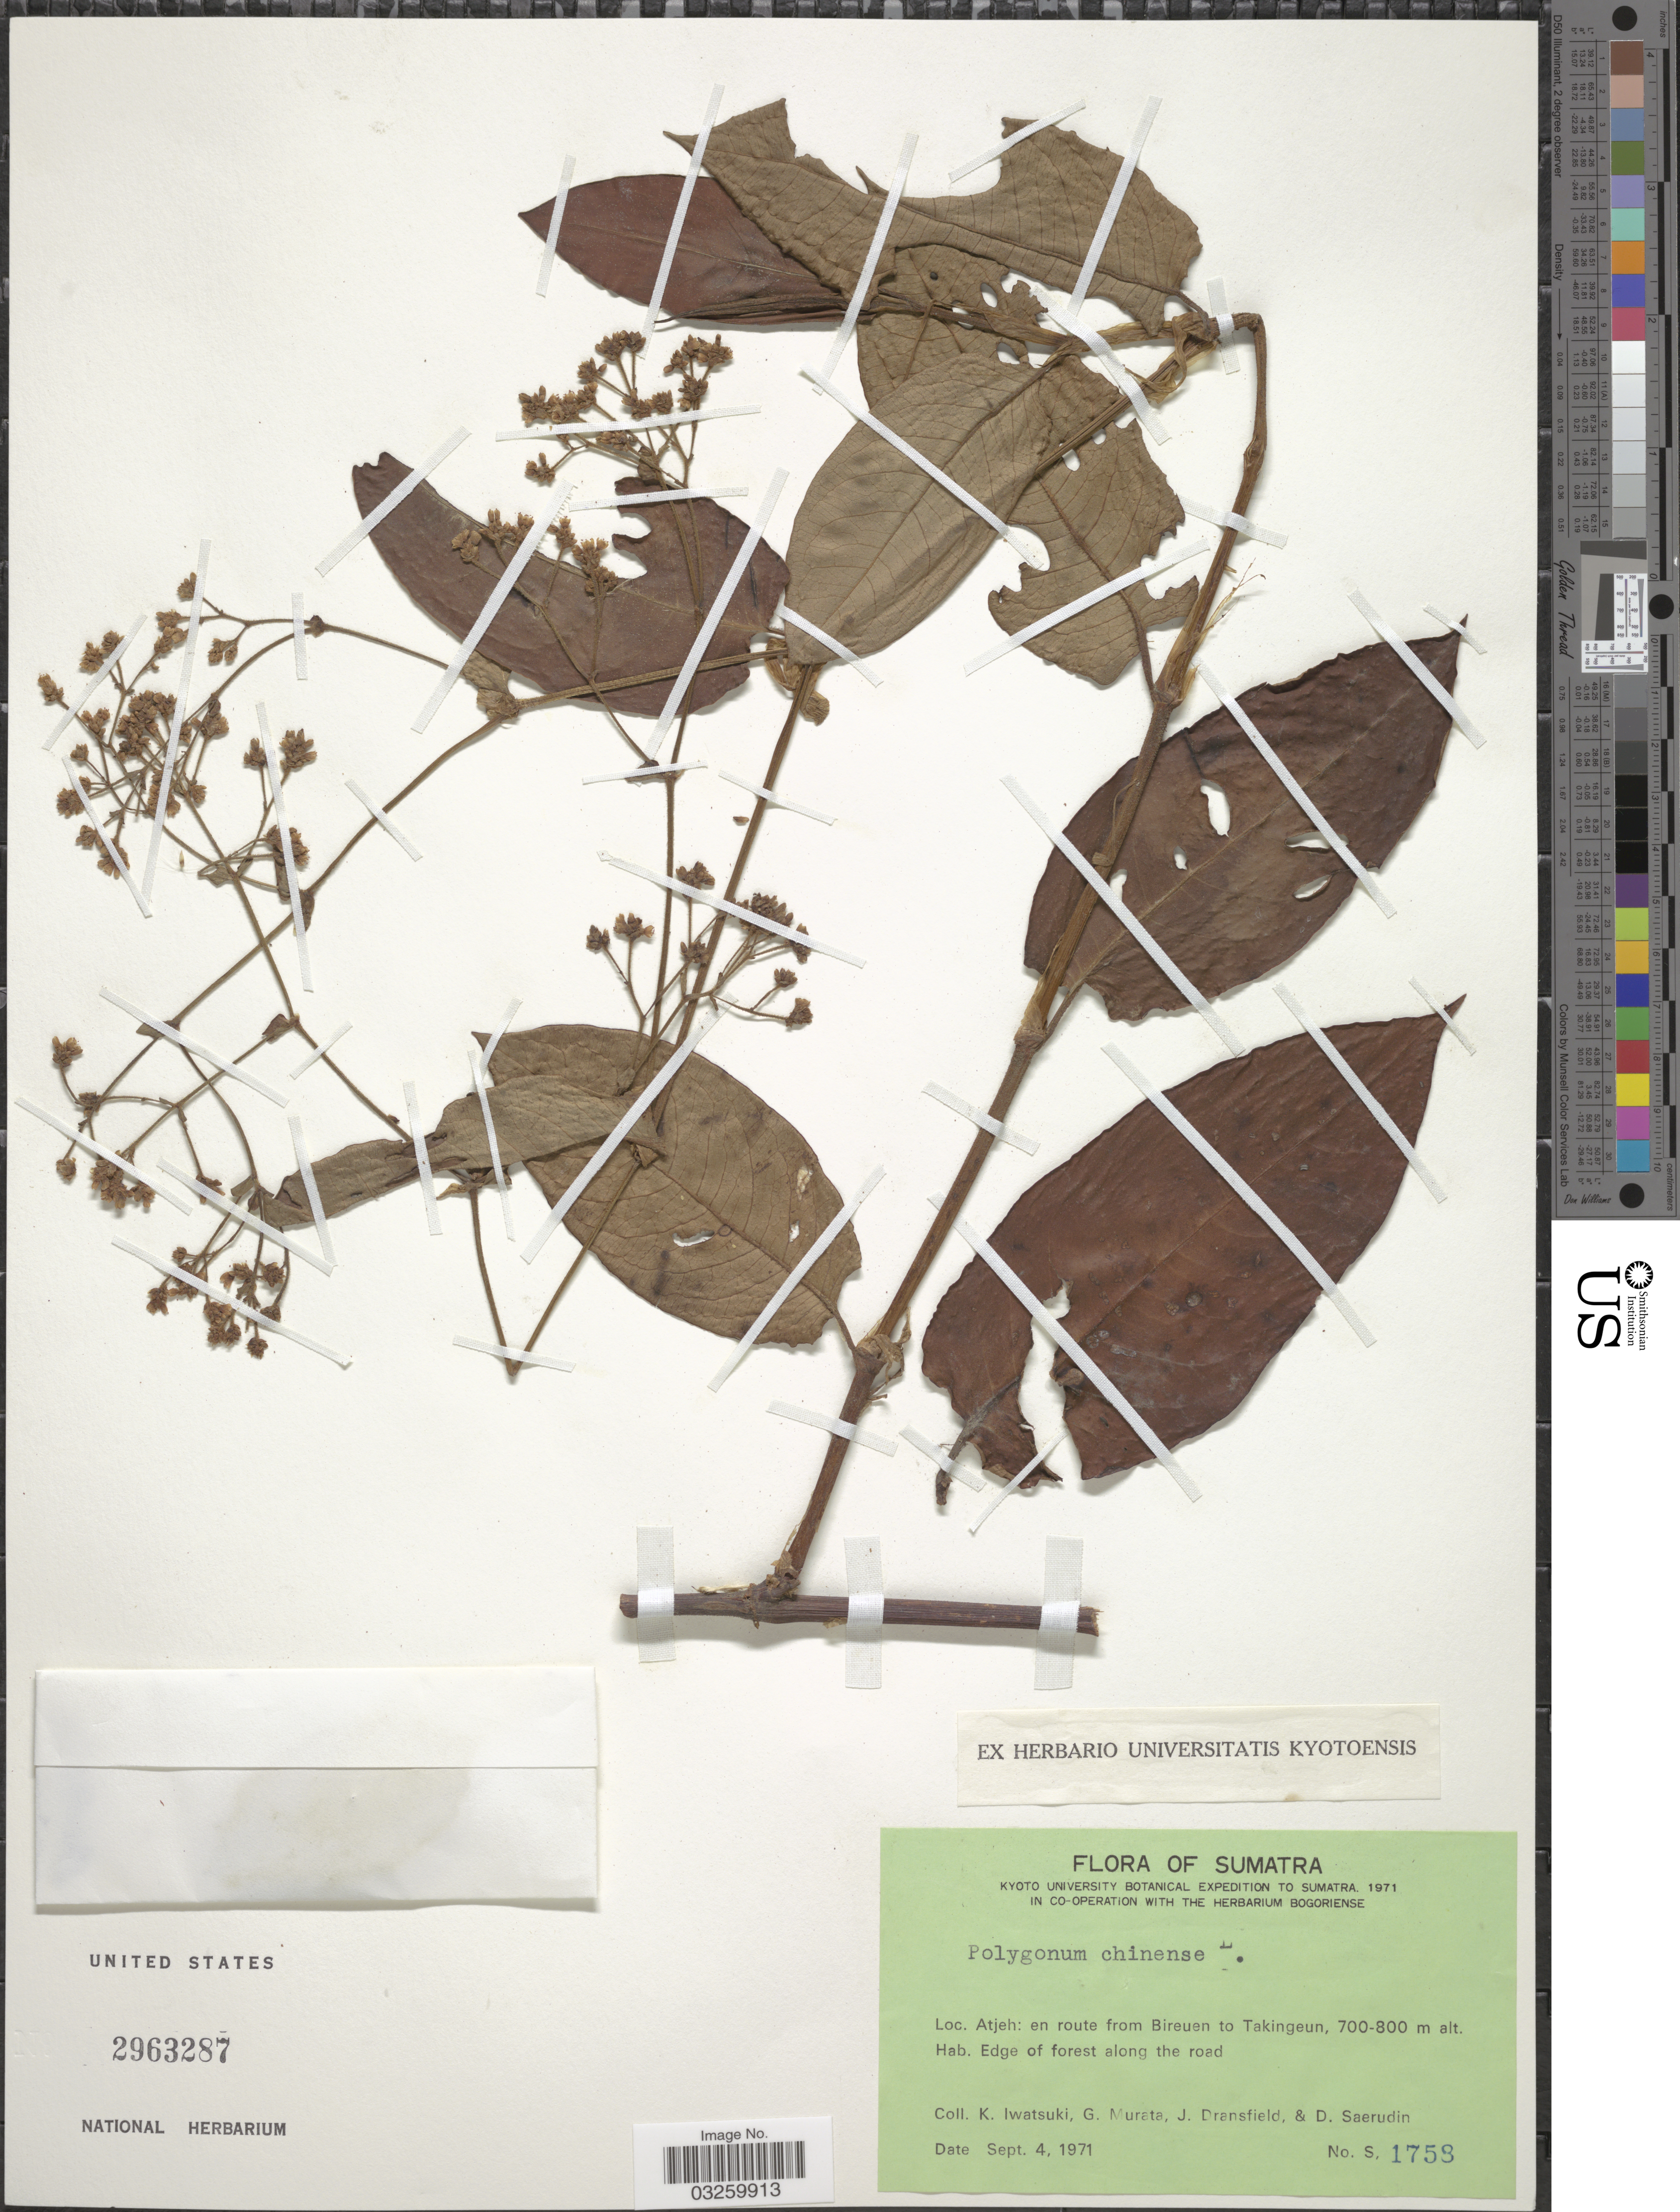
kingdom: Plantae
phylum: Tracheophyta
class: Magnoliopsida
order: Caryophyllales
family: Polygonaceae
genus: Persicaria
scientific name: Persicaria chinensis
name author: (L.) H. Gross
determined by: Wagner, W. L., (BOT), Smithsonian Institution - National Museum of Natural History (UNITED STATES)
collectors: K. Iwatsuki, G. Murata, J. Dransfield & D. Saerudin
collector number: S1758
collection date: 1971-09-04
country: Indonesia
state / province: Sumatra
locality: Atjeh: en route from Bireuen to Takinguen.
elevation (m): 700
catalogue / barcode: US 2963287